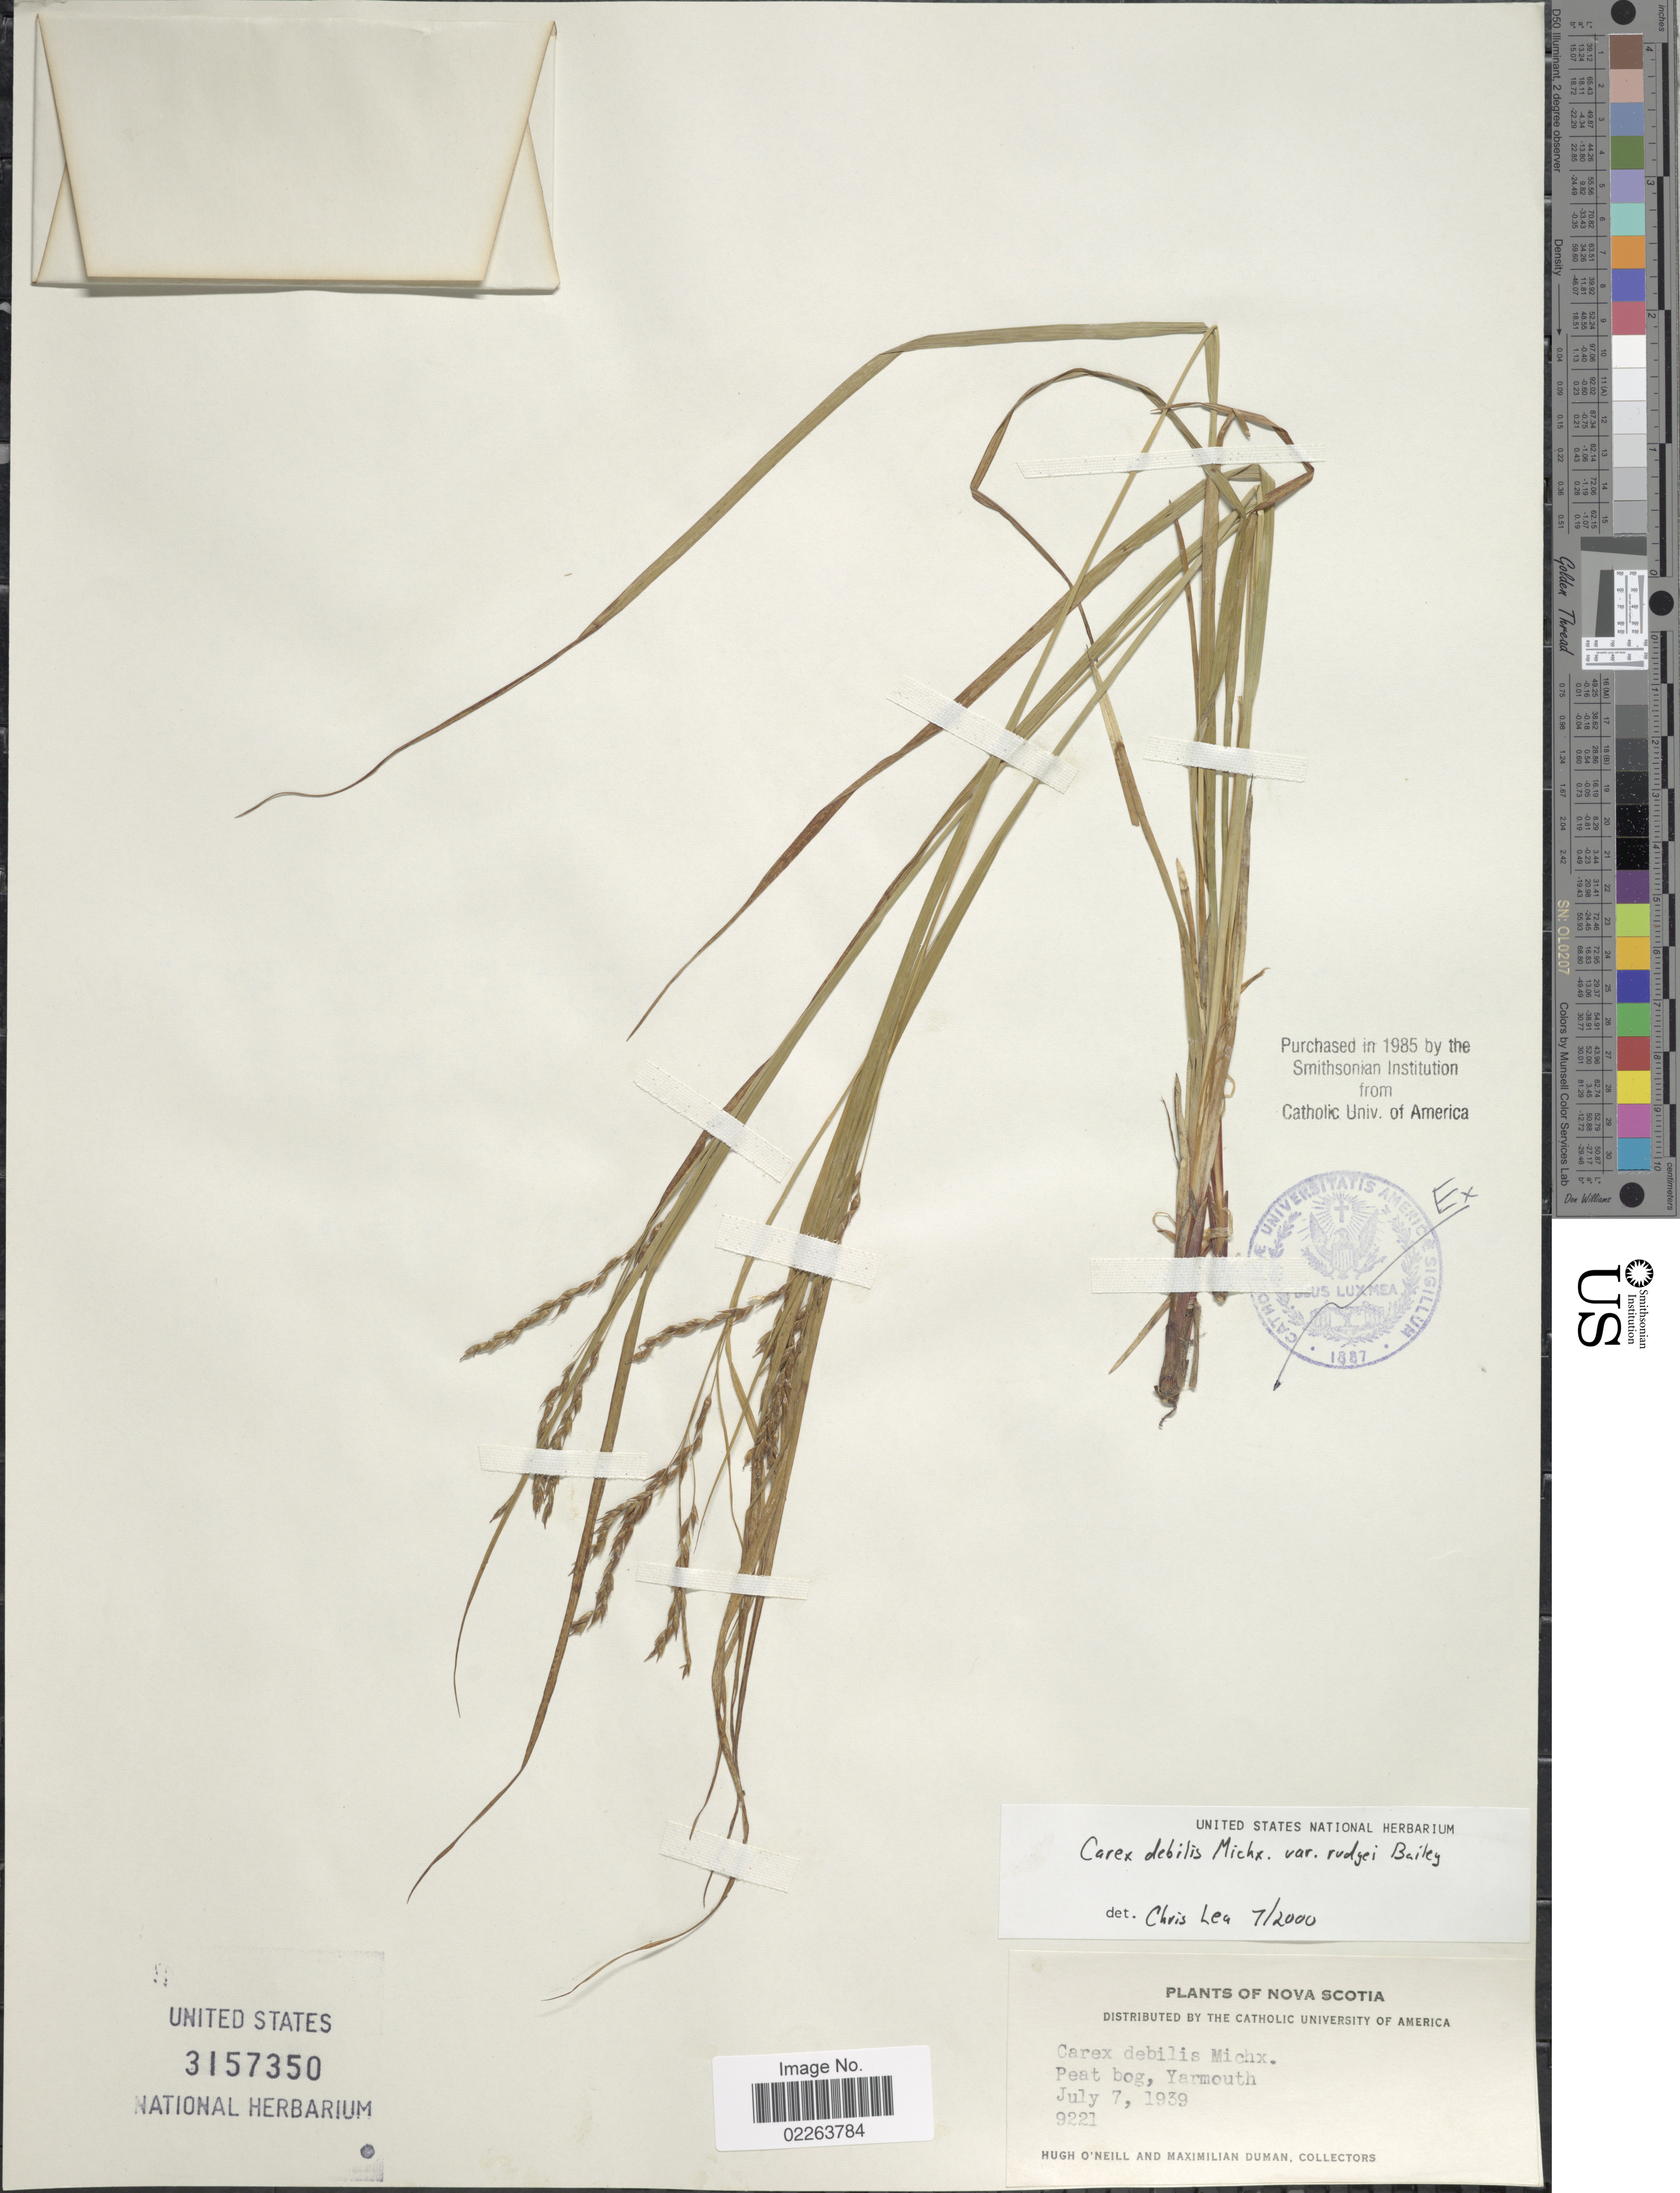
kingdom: Plantae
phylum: Tracheophyta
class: Liliopsida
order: Poales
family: Cyperaceae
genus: Carex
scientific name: Carex flexuosa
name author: Muhl. ex Willd.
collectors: H. O'Neill & M. Duman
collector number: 9221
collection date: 1939-07-07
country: Canada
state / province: Nova Scotia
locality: Peat bog, Yarmouth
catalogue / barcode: US 3157350